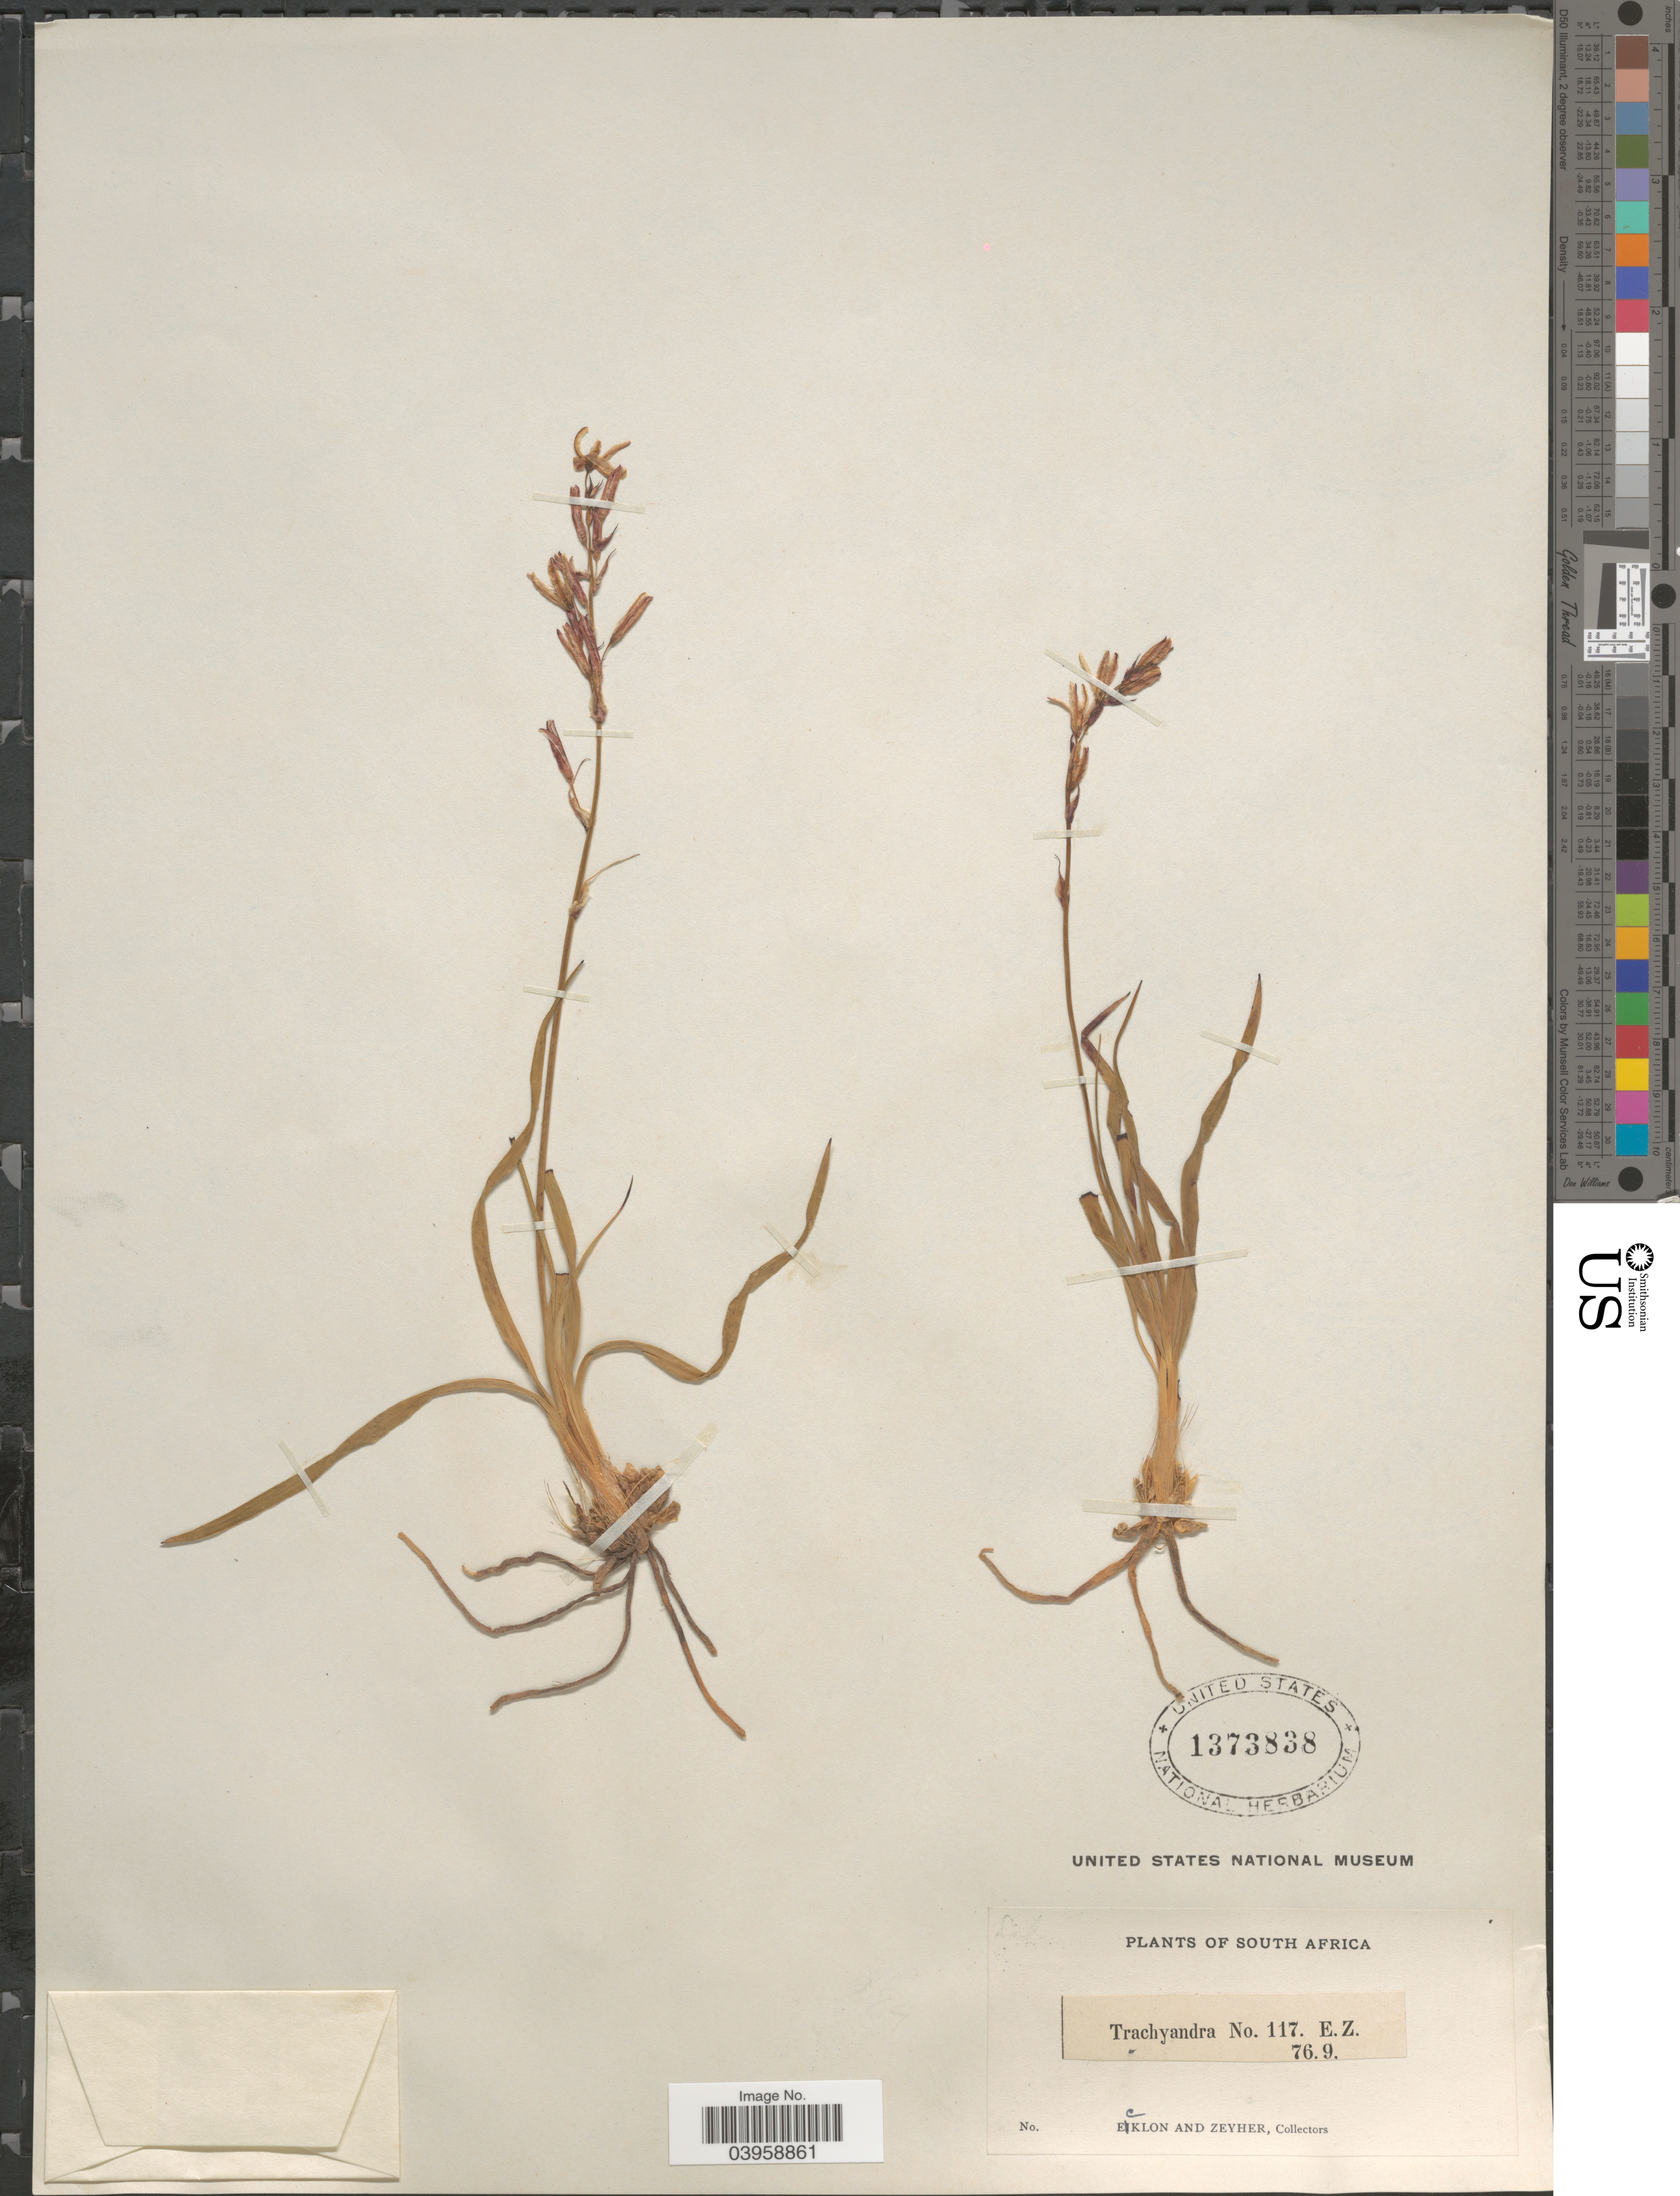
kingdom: Plantae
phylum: Tracheophyta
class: Liliopsida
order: Asparagales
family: Asparagaceae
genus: Anthericum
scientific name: Anthericum sp.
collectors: -. Ecklon & -. Zeyher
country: South Africa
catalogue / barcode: US 1373838